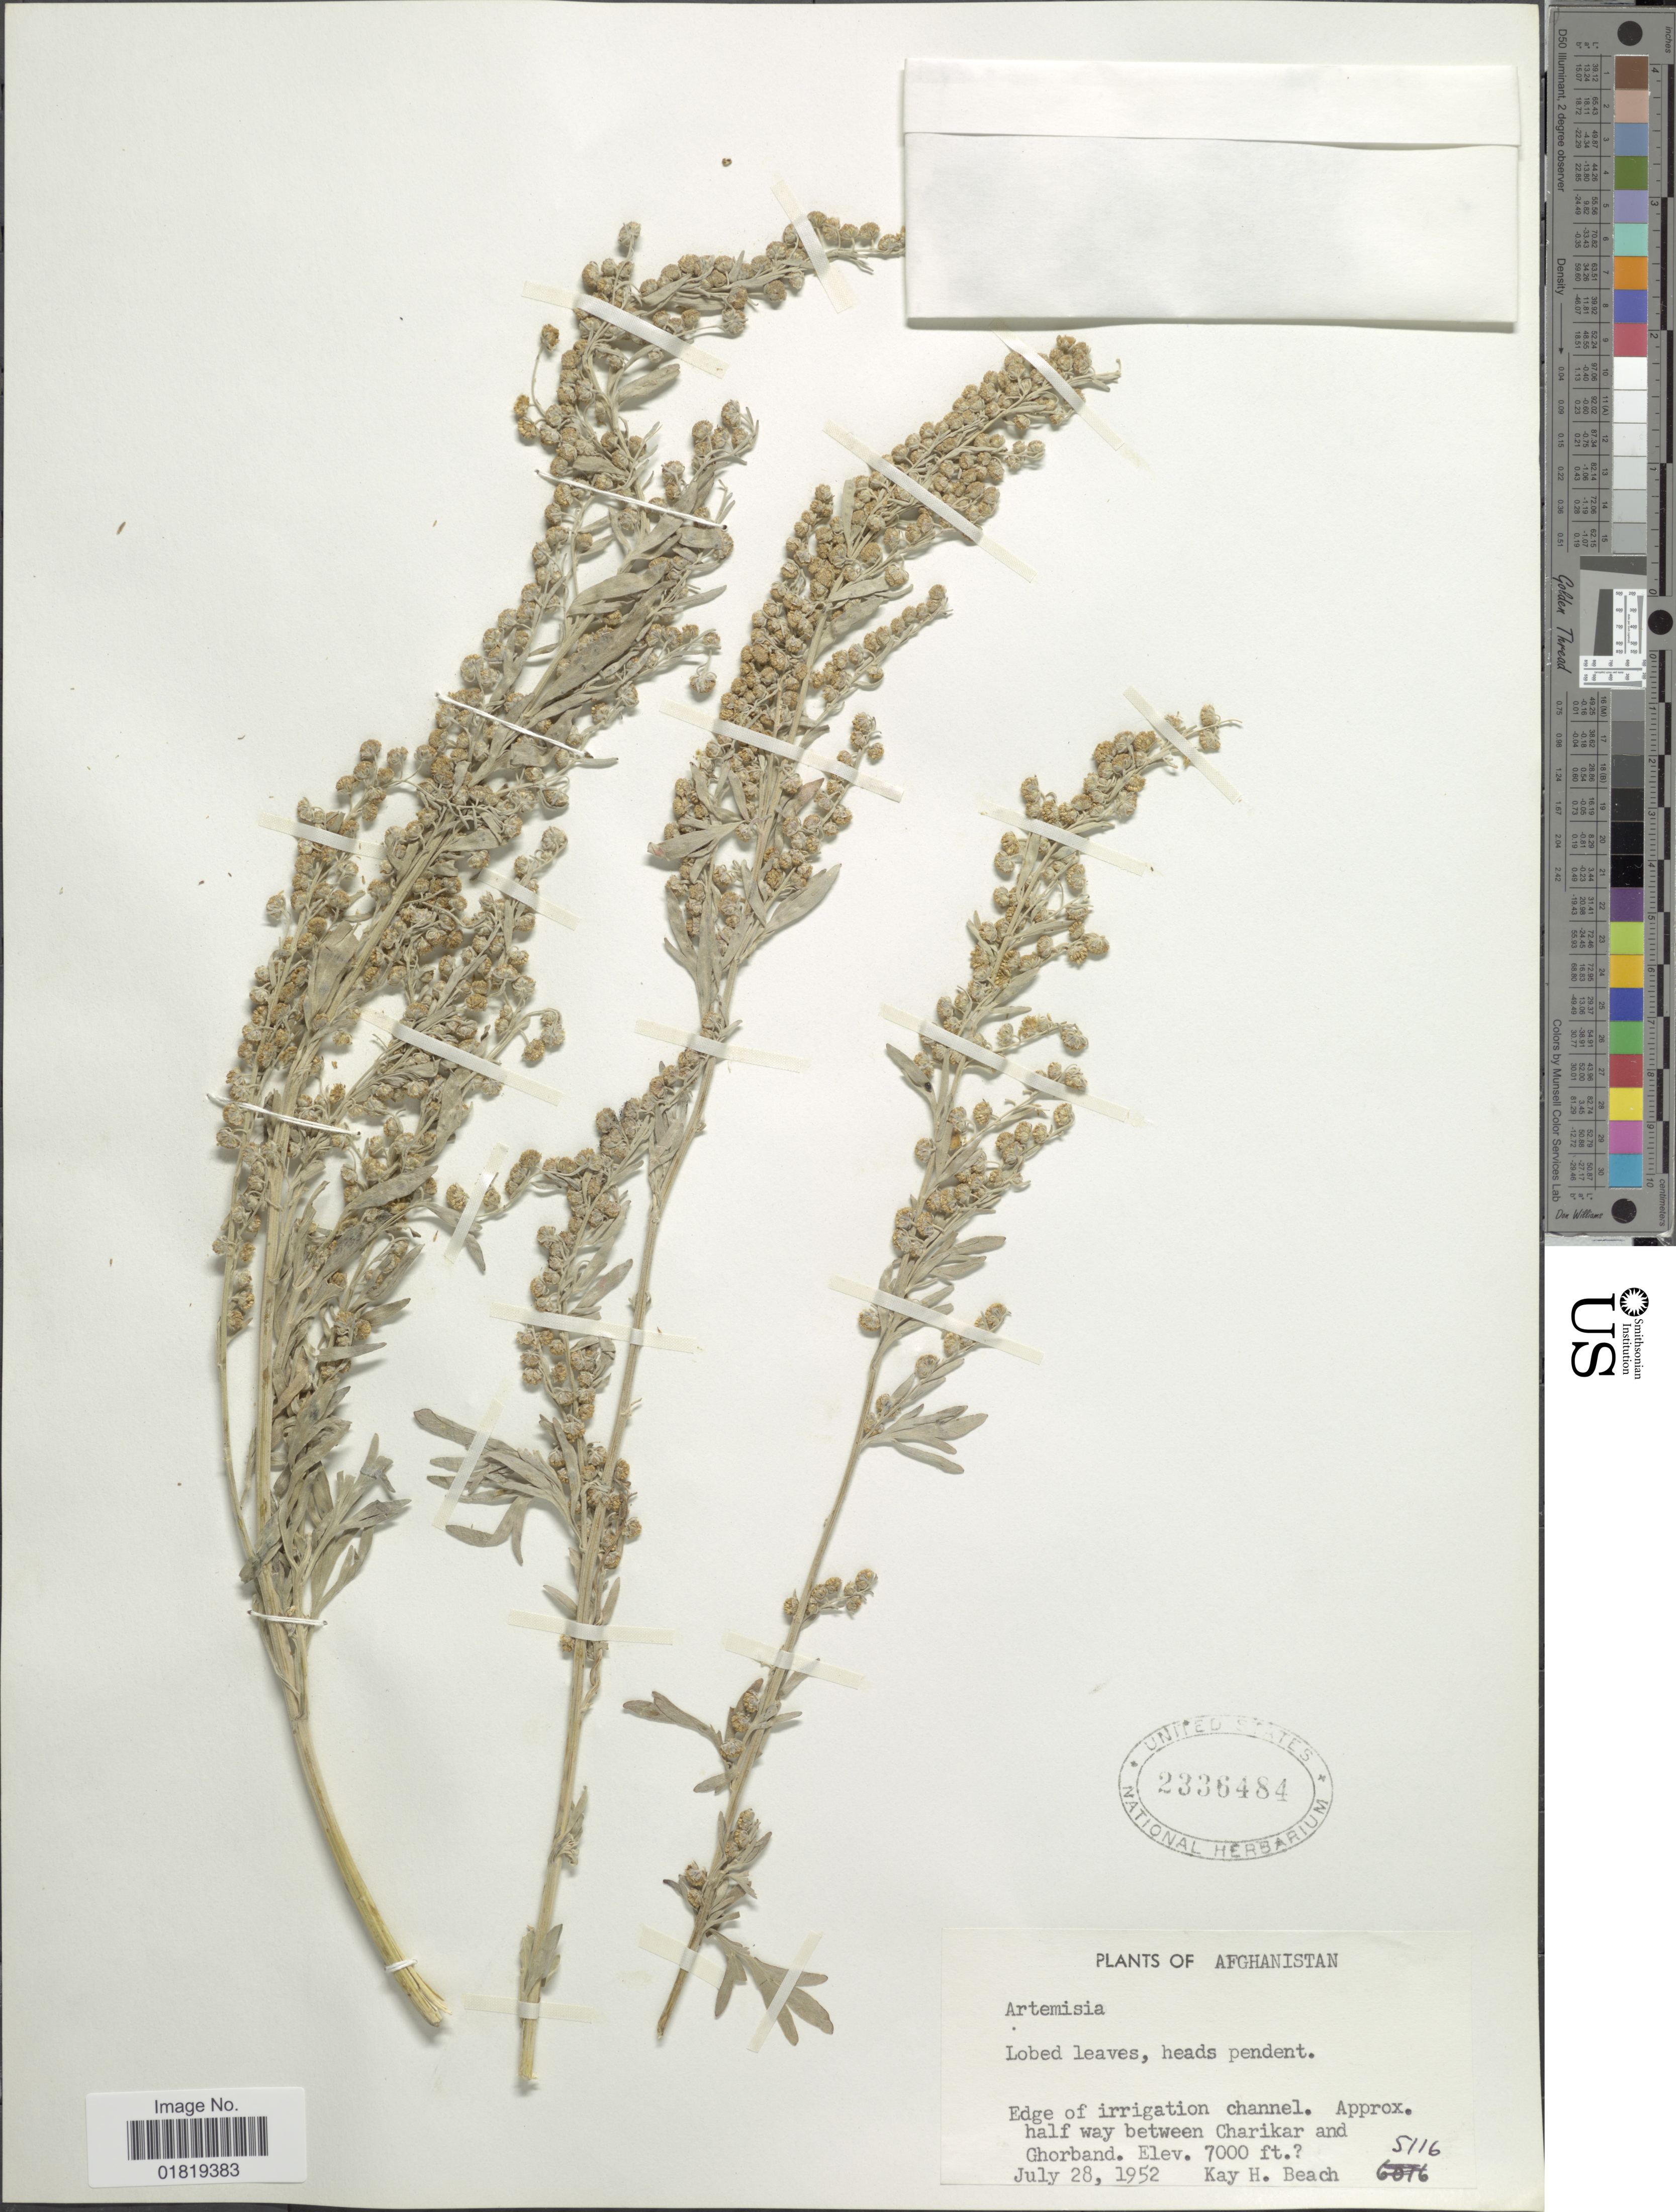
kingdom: Plantae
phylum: Tracheophyta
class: Magnoliopsida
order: Asterales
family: Asteraceae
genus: Artemisia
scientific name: Artemisia sp.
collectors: K. H. Beach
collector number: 5116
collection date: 1952-07-28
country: Afghanistan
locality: Edge of irrigation channel, half way between Charikar and Ghorband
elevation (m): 2134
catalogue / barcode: US 2336484